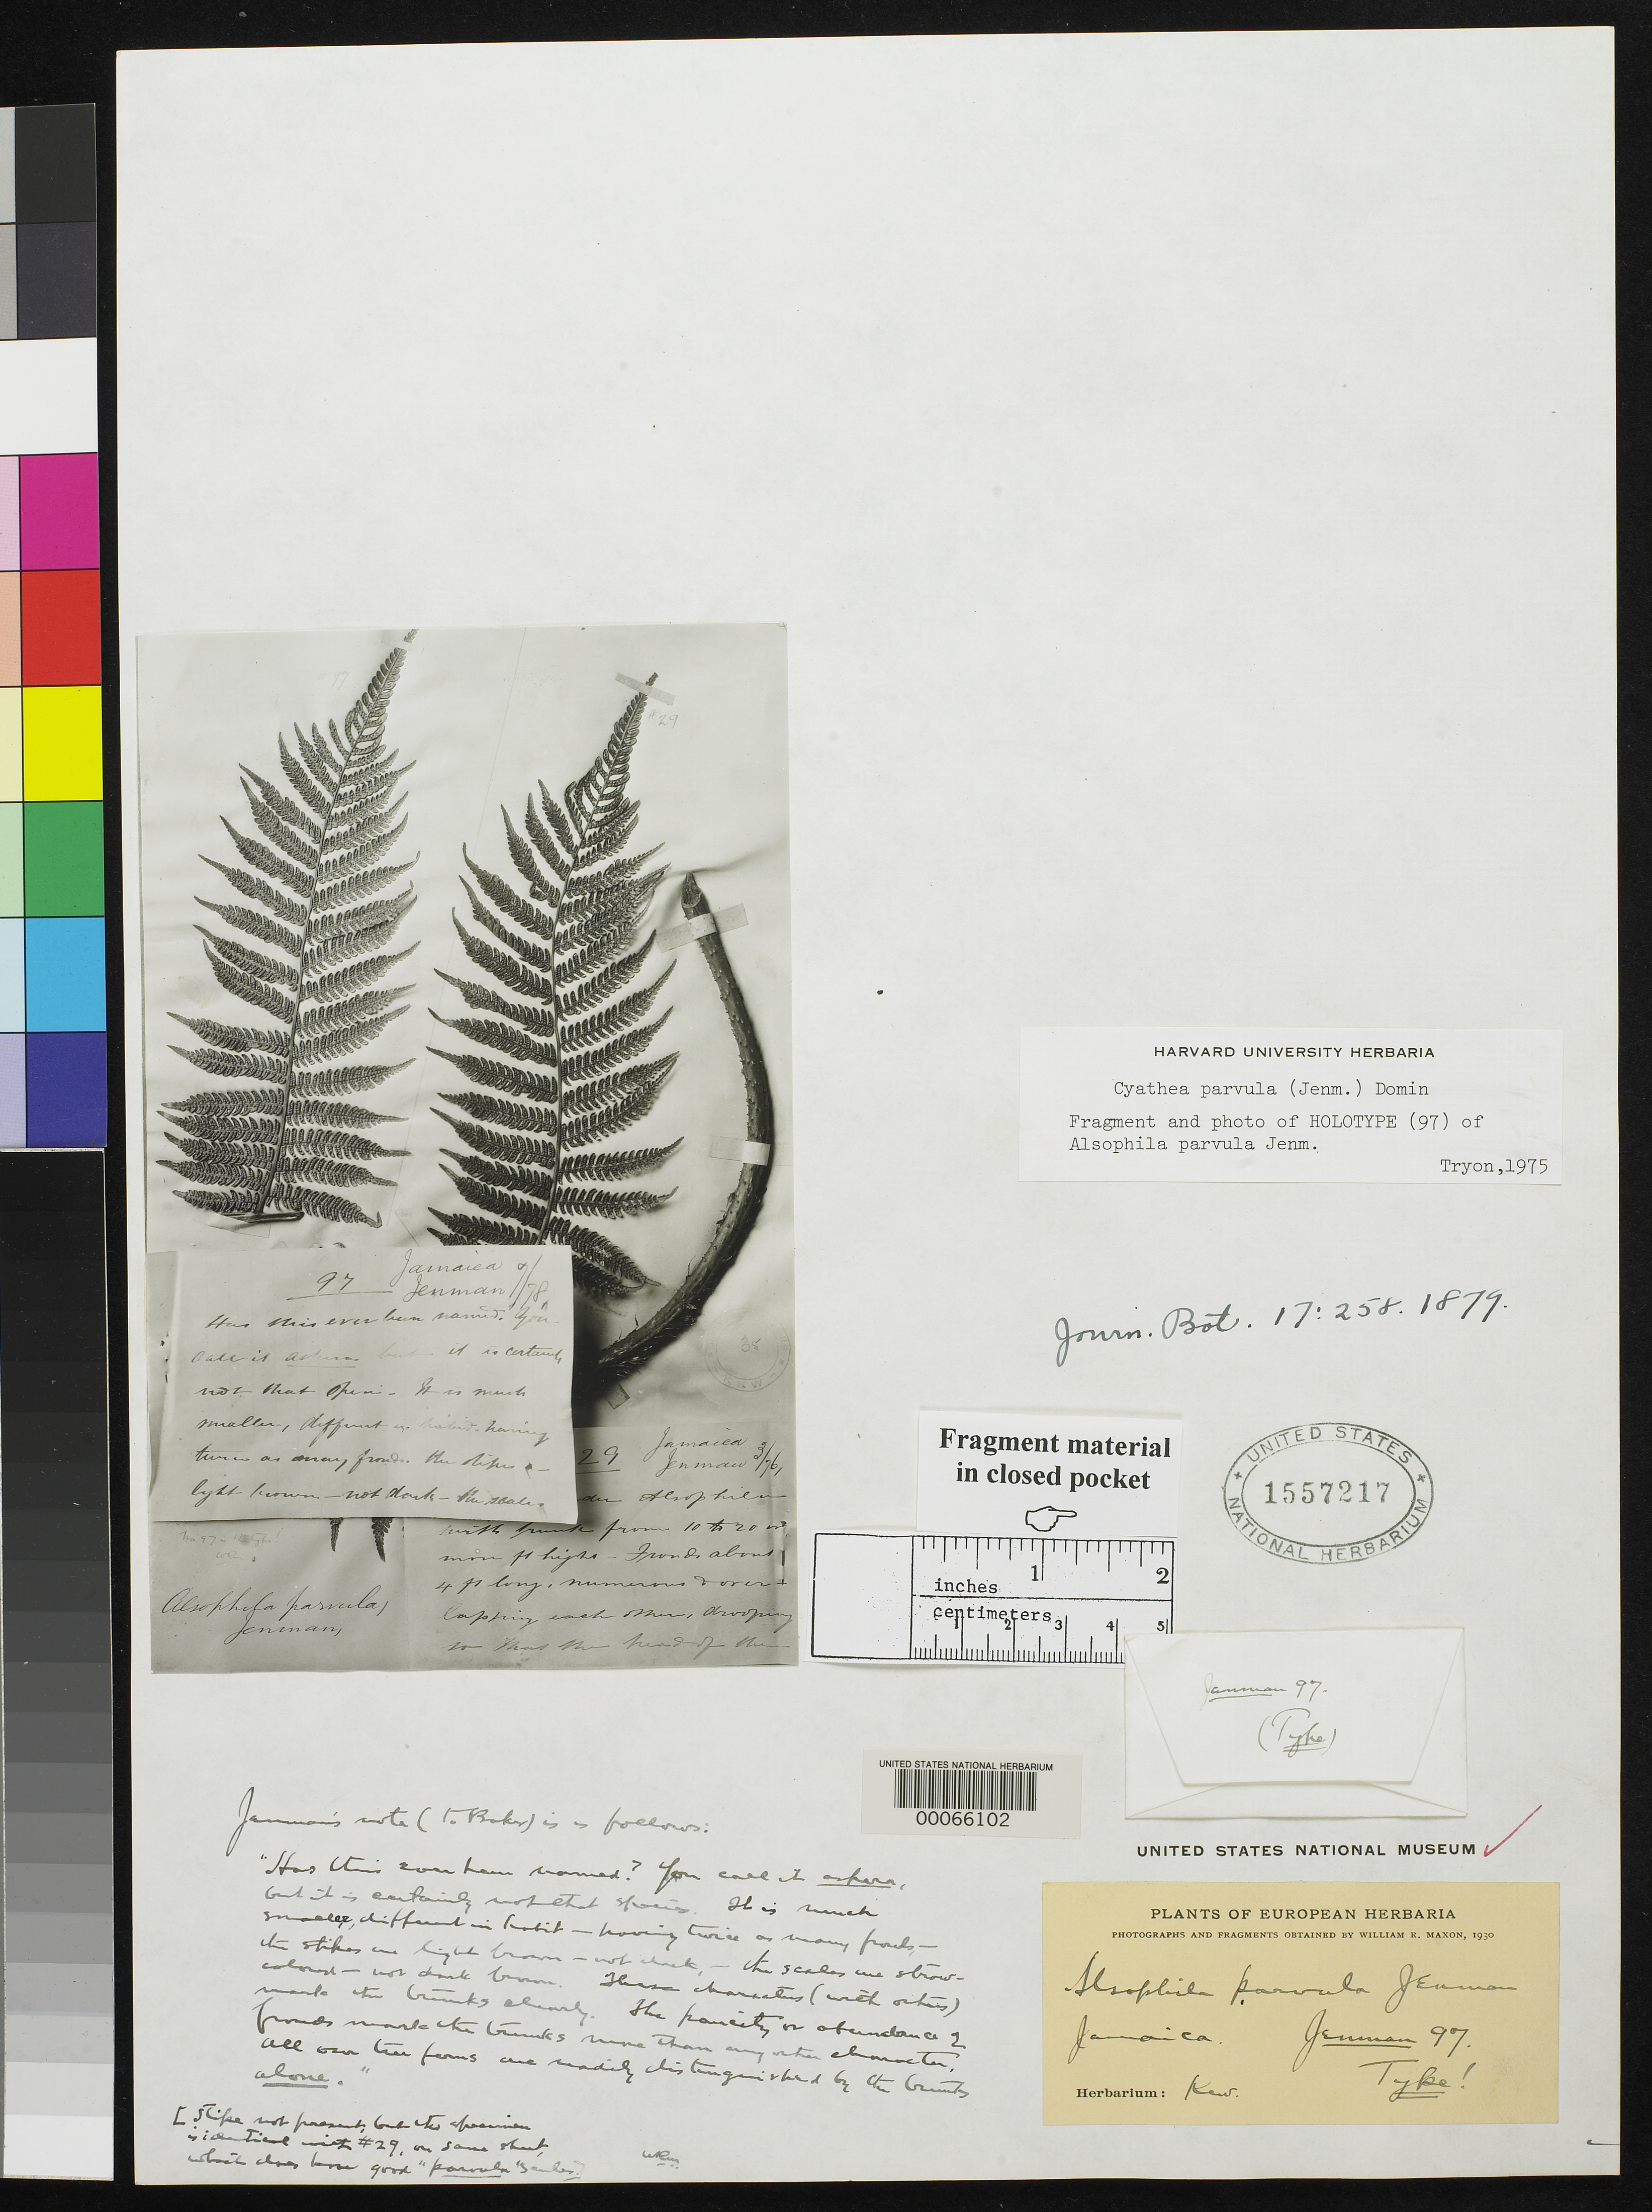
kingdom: Plantae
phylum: Tracheophyta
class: Polypodiopsida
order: Cyatheales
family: Cyatheaceae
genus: Alsophila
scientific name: Alsophila parvula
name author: Jenman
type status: Type Fragment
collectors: G. S. Jenman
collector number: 97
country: Jamaica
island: Greater Antilles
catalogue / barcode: US 1557217